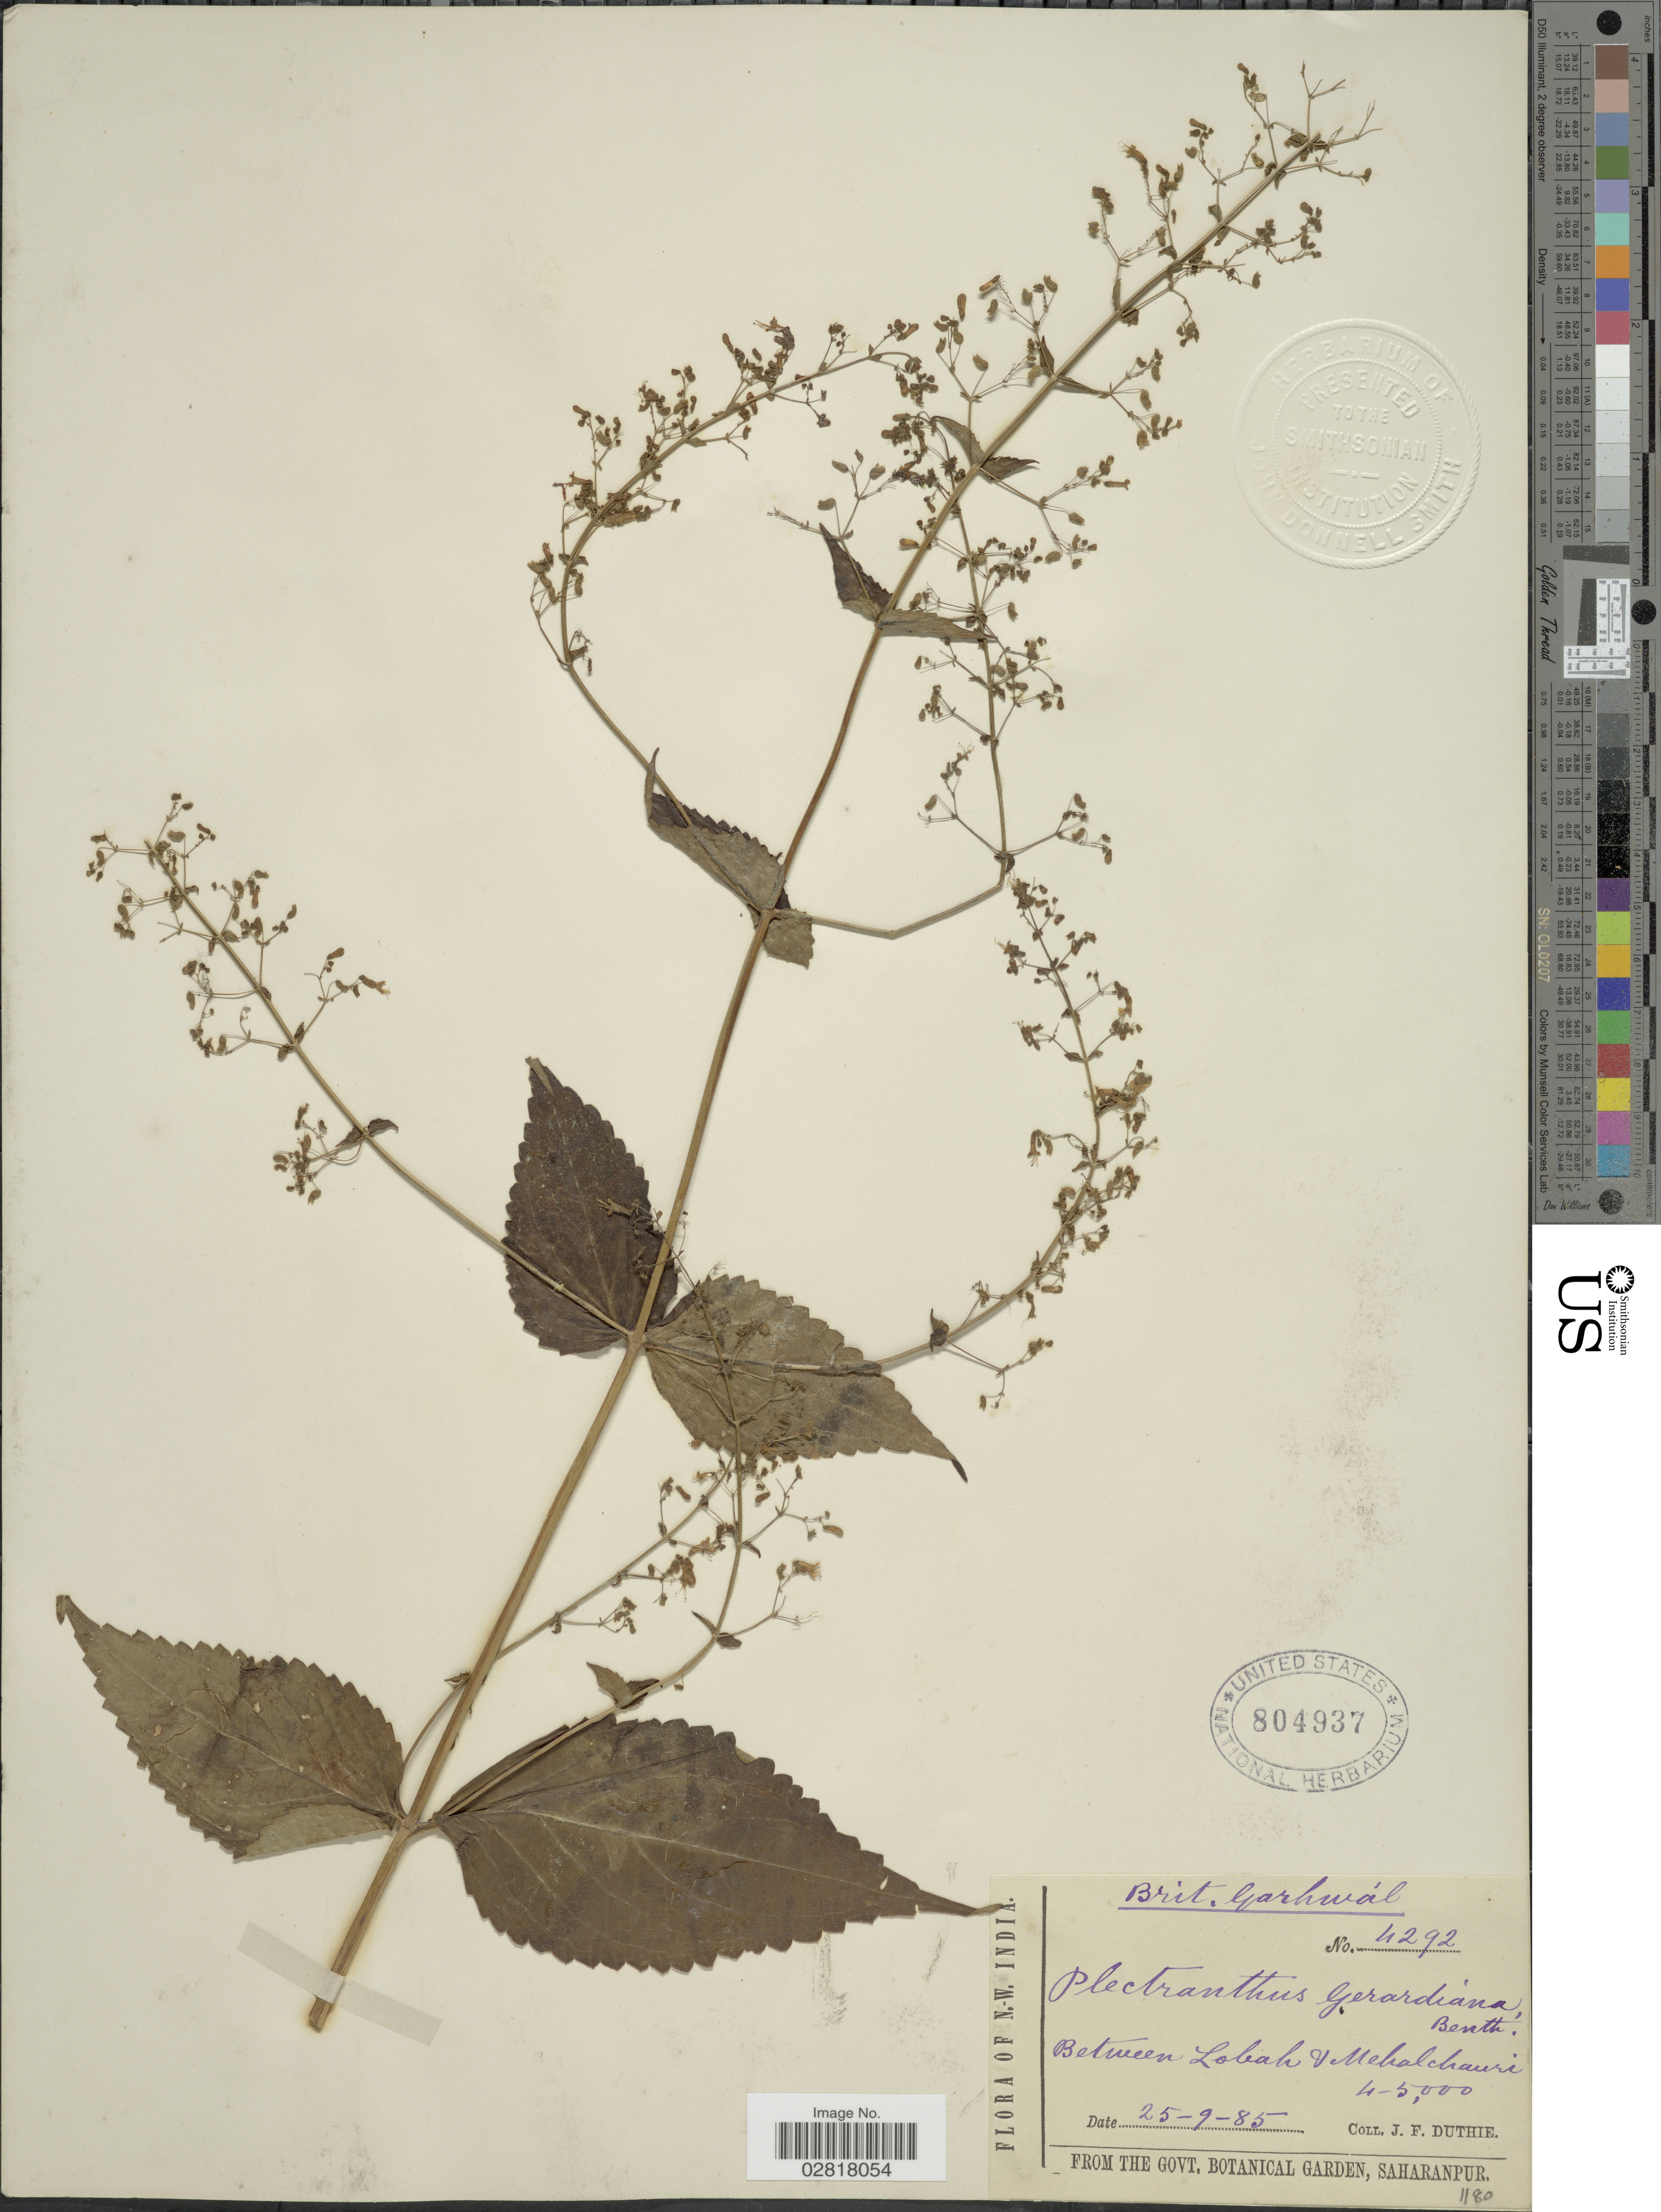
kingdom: Plantae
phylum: Tracheophyta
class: Magnoliopsida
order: Lamiales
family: Lamiaceae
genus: Plectranthus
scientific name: Plectranthus gerardianus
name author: Benth.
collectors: J. F. Duthie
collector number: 4292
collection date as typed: Transcribed d/m/y: 25/9/85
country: India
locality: N.W. India, between Lobah & Mehalchauri.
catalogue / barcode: US 804937